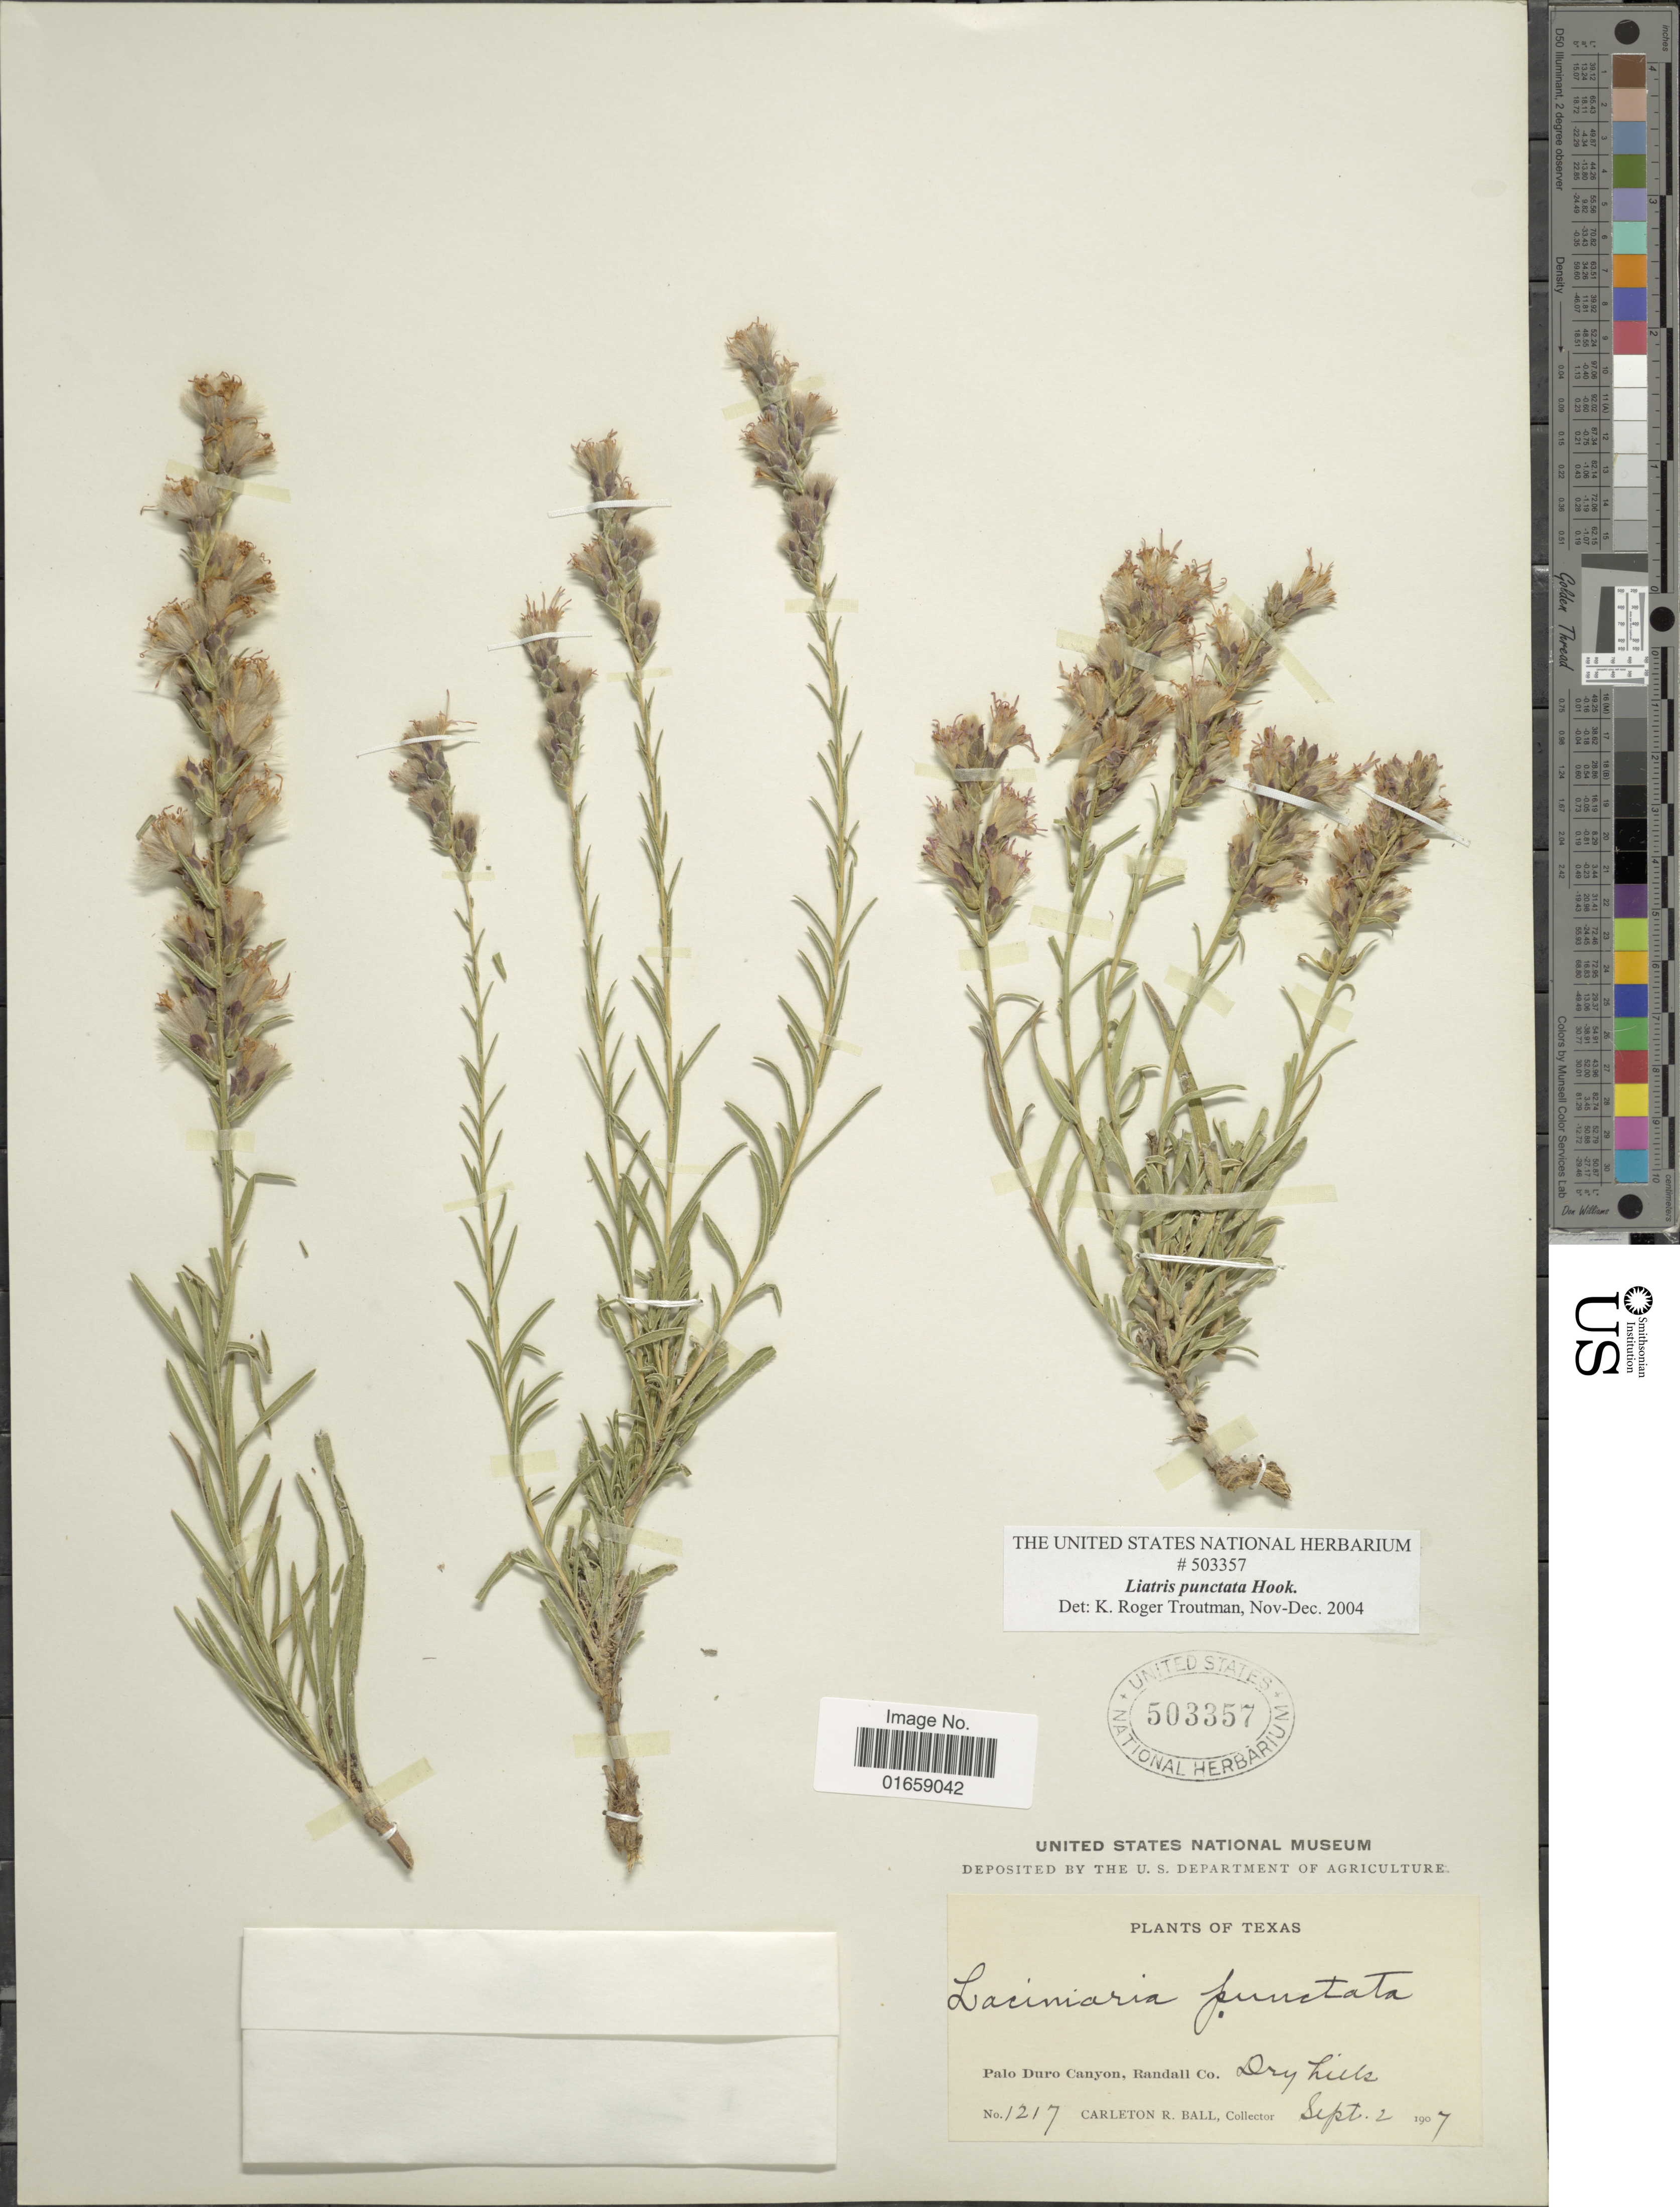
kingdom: Plantae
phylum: Tracheophyta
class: Magnoliopsida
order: Asterales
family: Asteraceae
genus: Liatris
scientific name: Liatris punctata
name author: Hook.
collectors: C. R. Ball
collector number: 1217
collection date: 1907-09-02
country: United States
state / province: Texas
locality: Palo Duro Canyon, Randall Co., Dry Hills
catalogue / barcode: US 503357